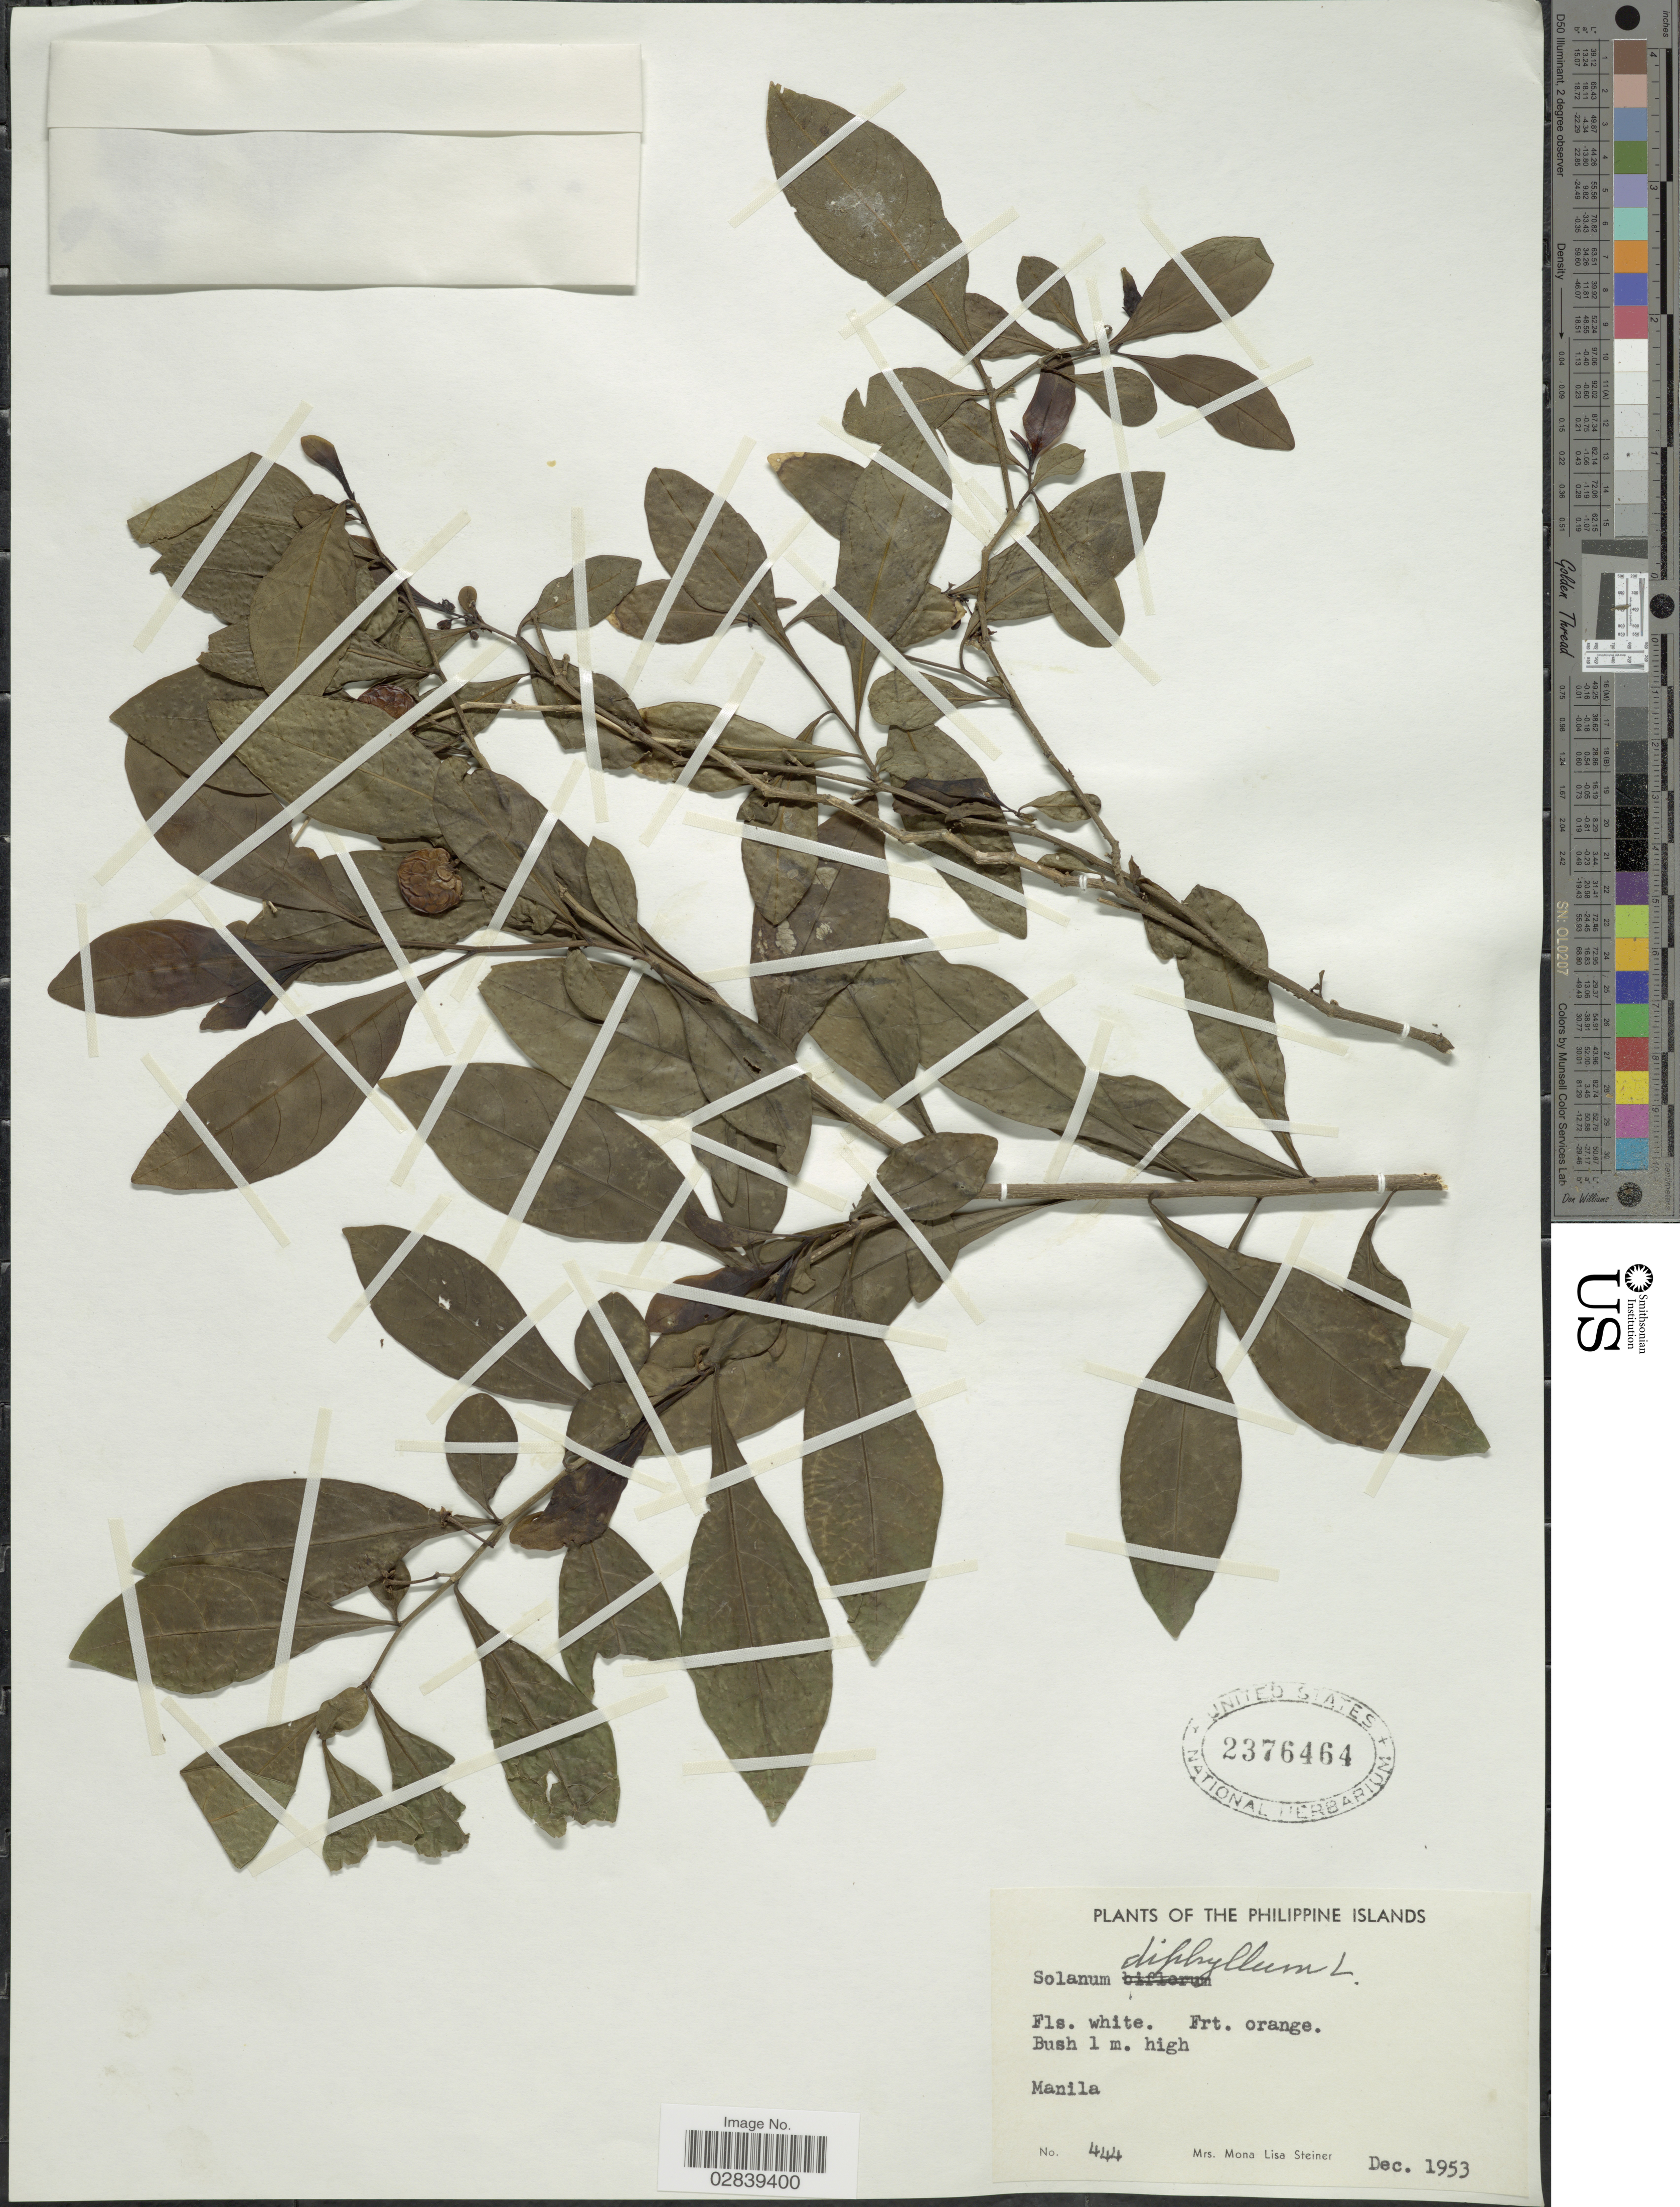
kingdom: Plantae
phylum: Tracheophyta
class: Magnoliopsida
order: Solanales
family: Solanaceae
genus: Solanum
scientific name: Solanum diphyllum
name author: L.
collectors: M. Steiner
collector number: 444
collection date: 1953-12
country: Philippines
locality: Manila.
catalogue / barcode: US 2376464